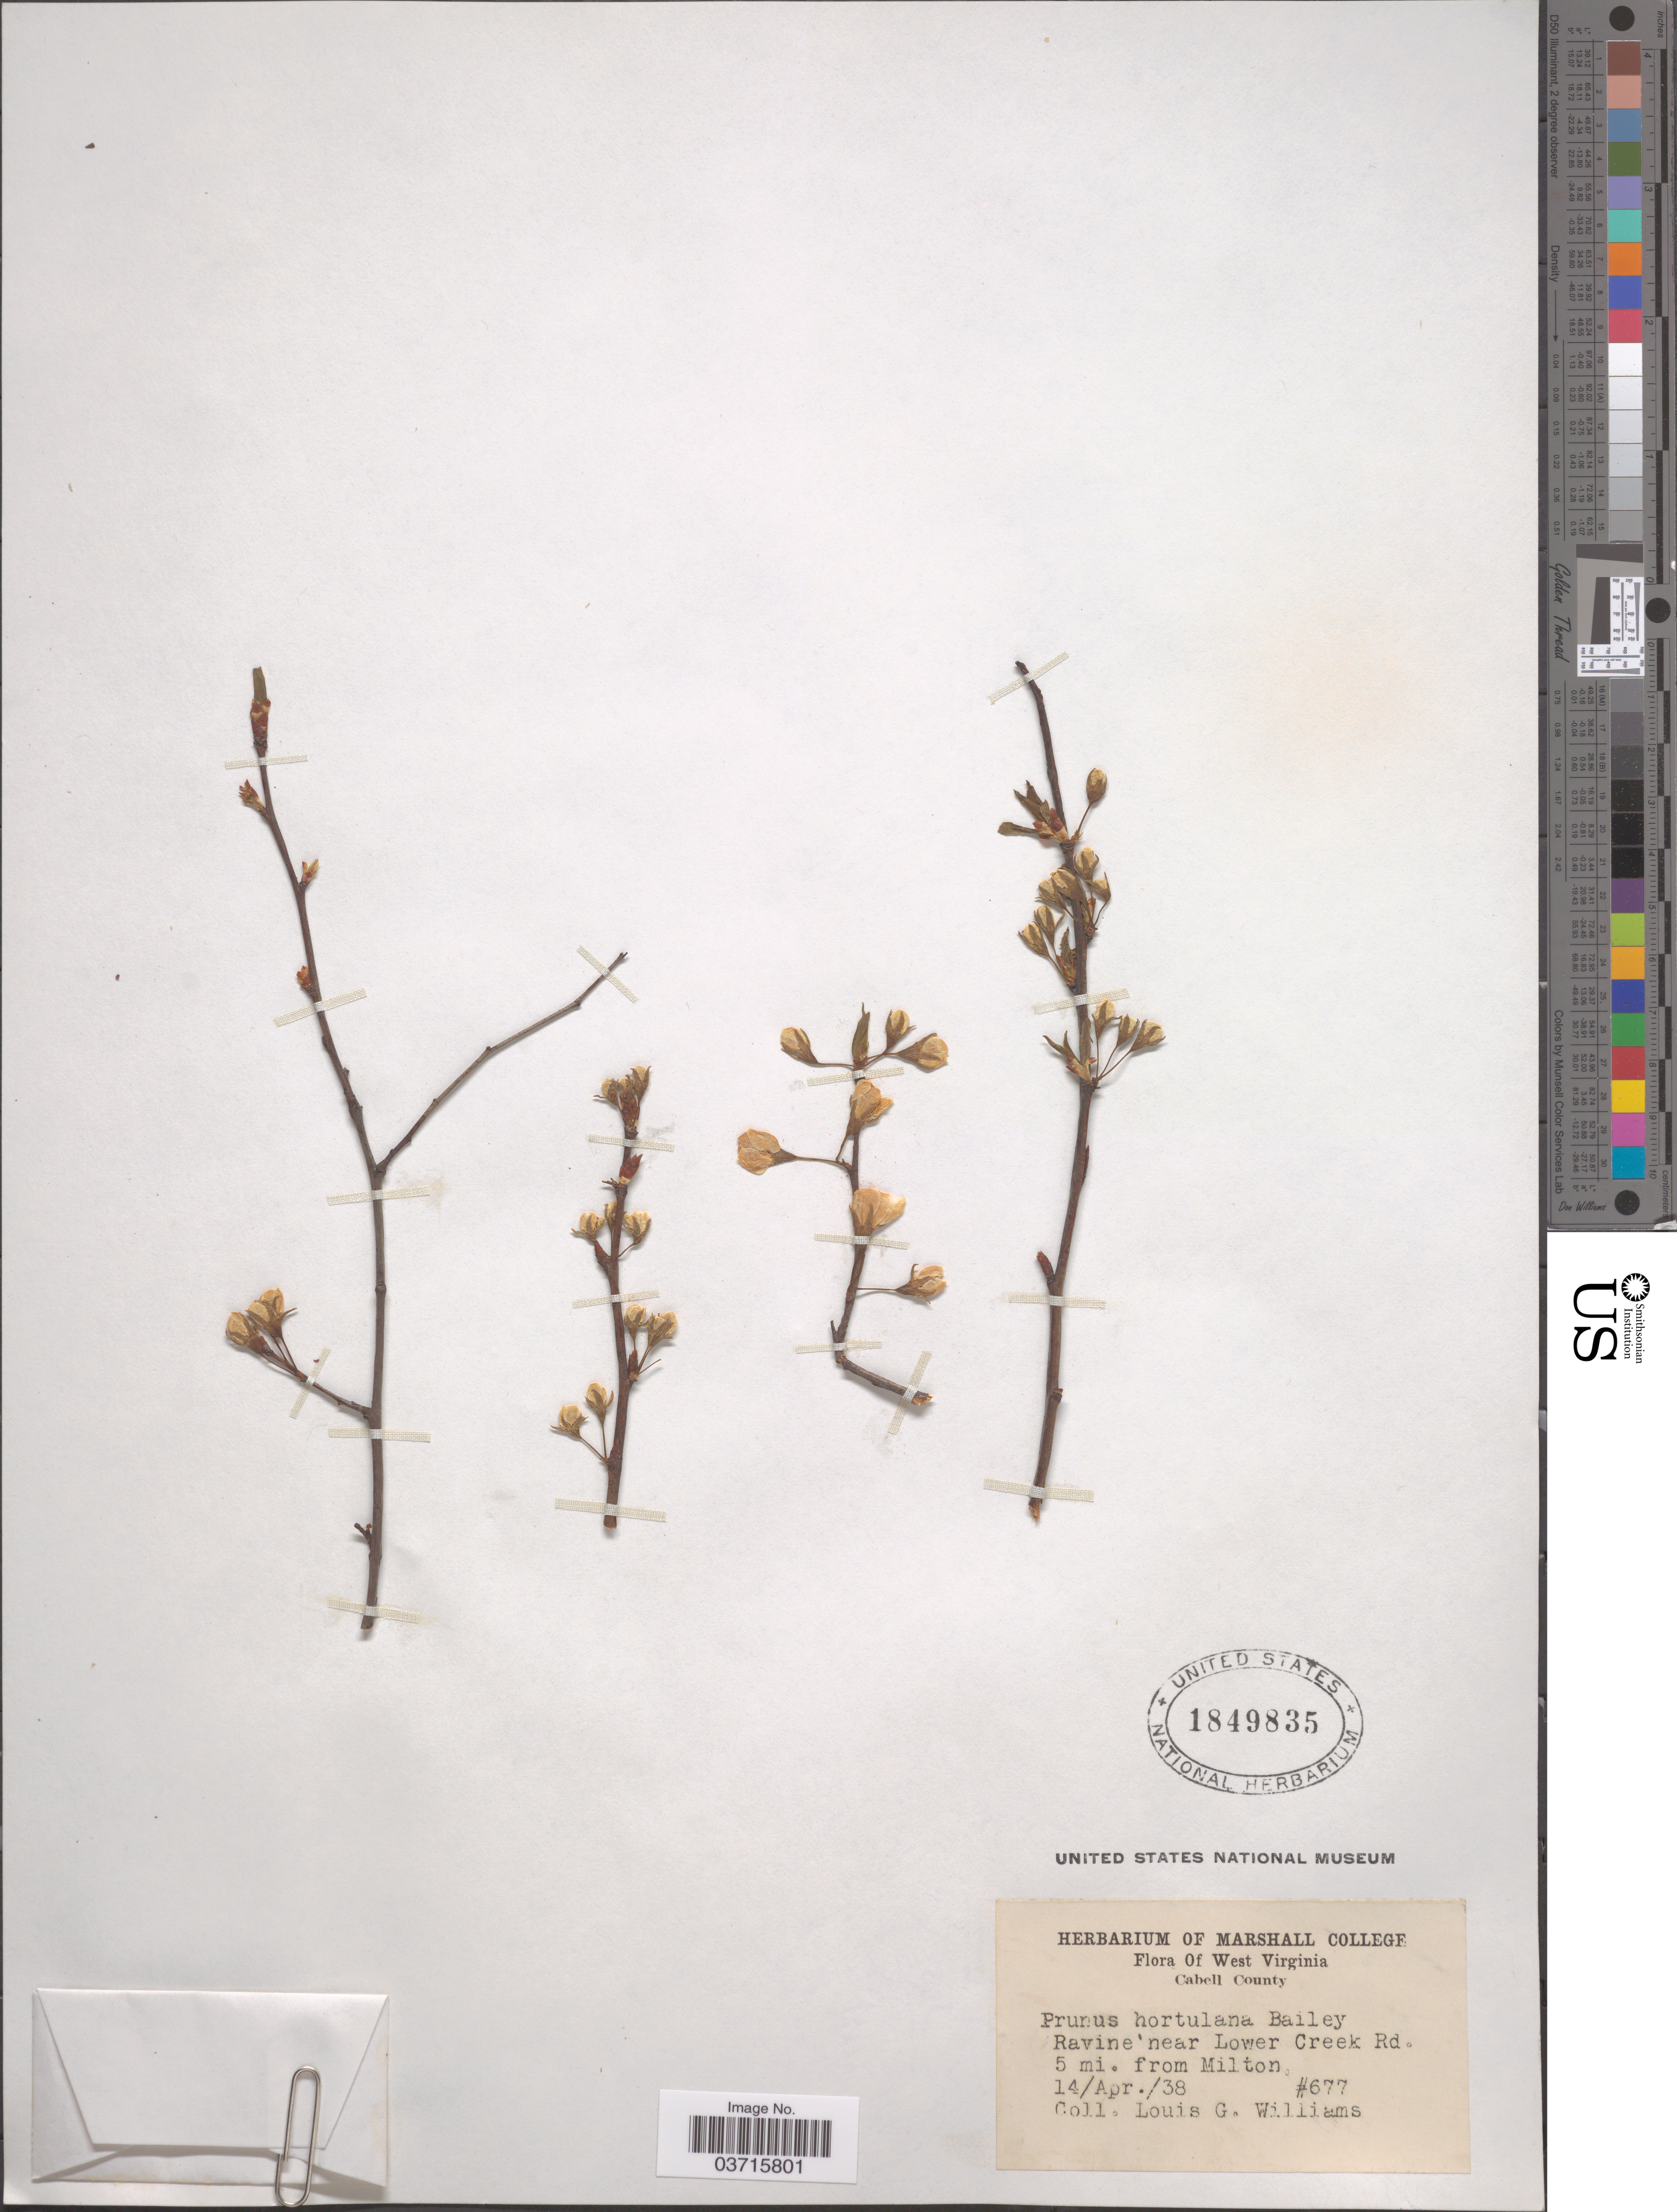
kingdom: Plantae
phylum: Tracheophyta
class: Magnoliopsida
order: Rosales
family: Rosaceae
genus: Prunus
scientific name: Prunus hortulana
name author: L.H. Bailey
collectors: L. G. Williams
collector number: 677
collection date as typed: Transcribed d/m/y: 14/4/38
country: United States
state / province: West Virginia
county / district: Cabell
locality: Cabell County. Ravine near Lower Creek Rd. 5 mi. from Milton.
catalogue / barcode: US 1849835